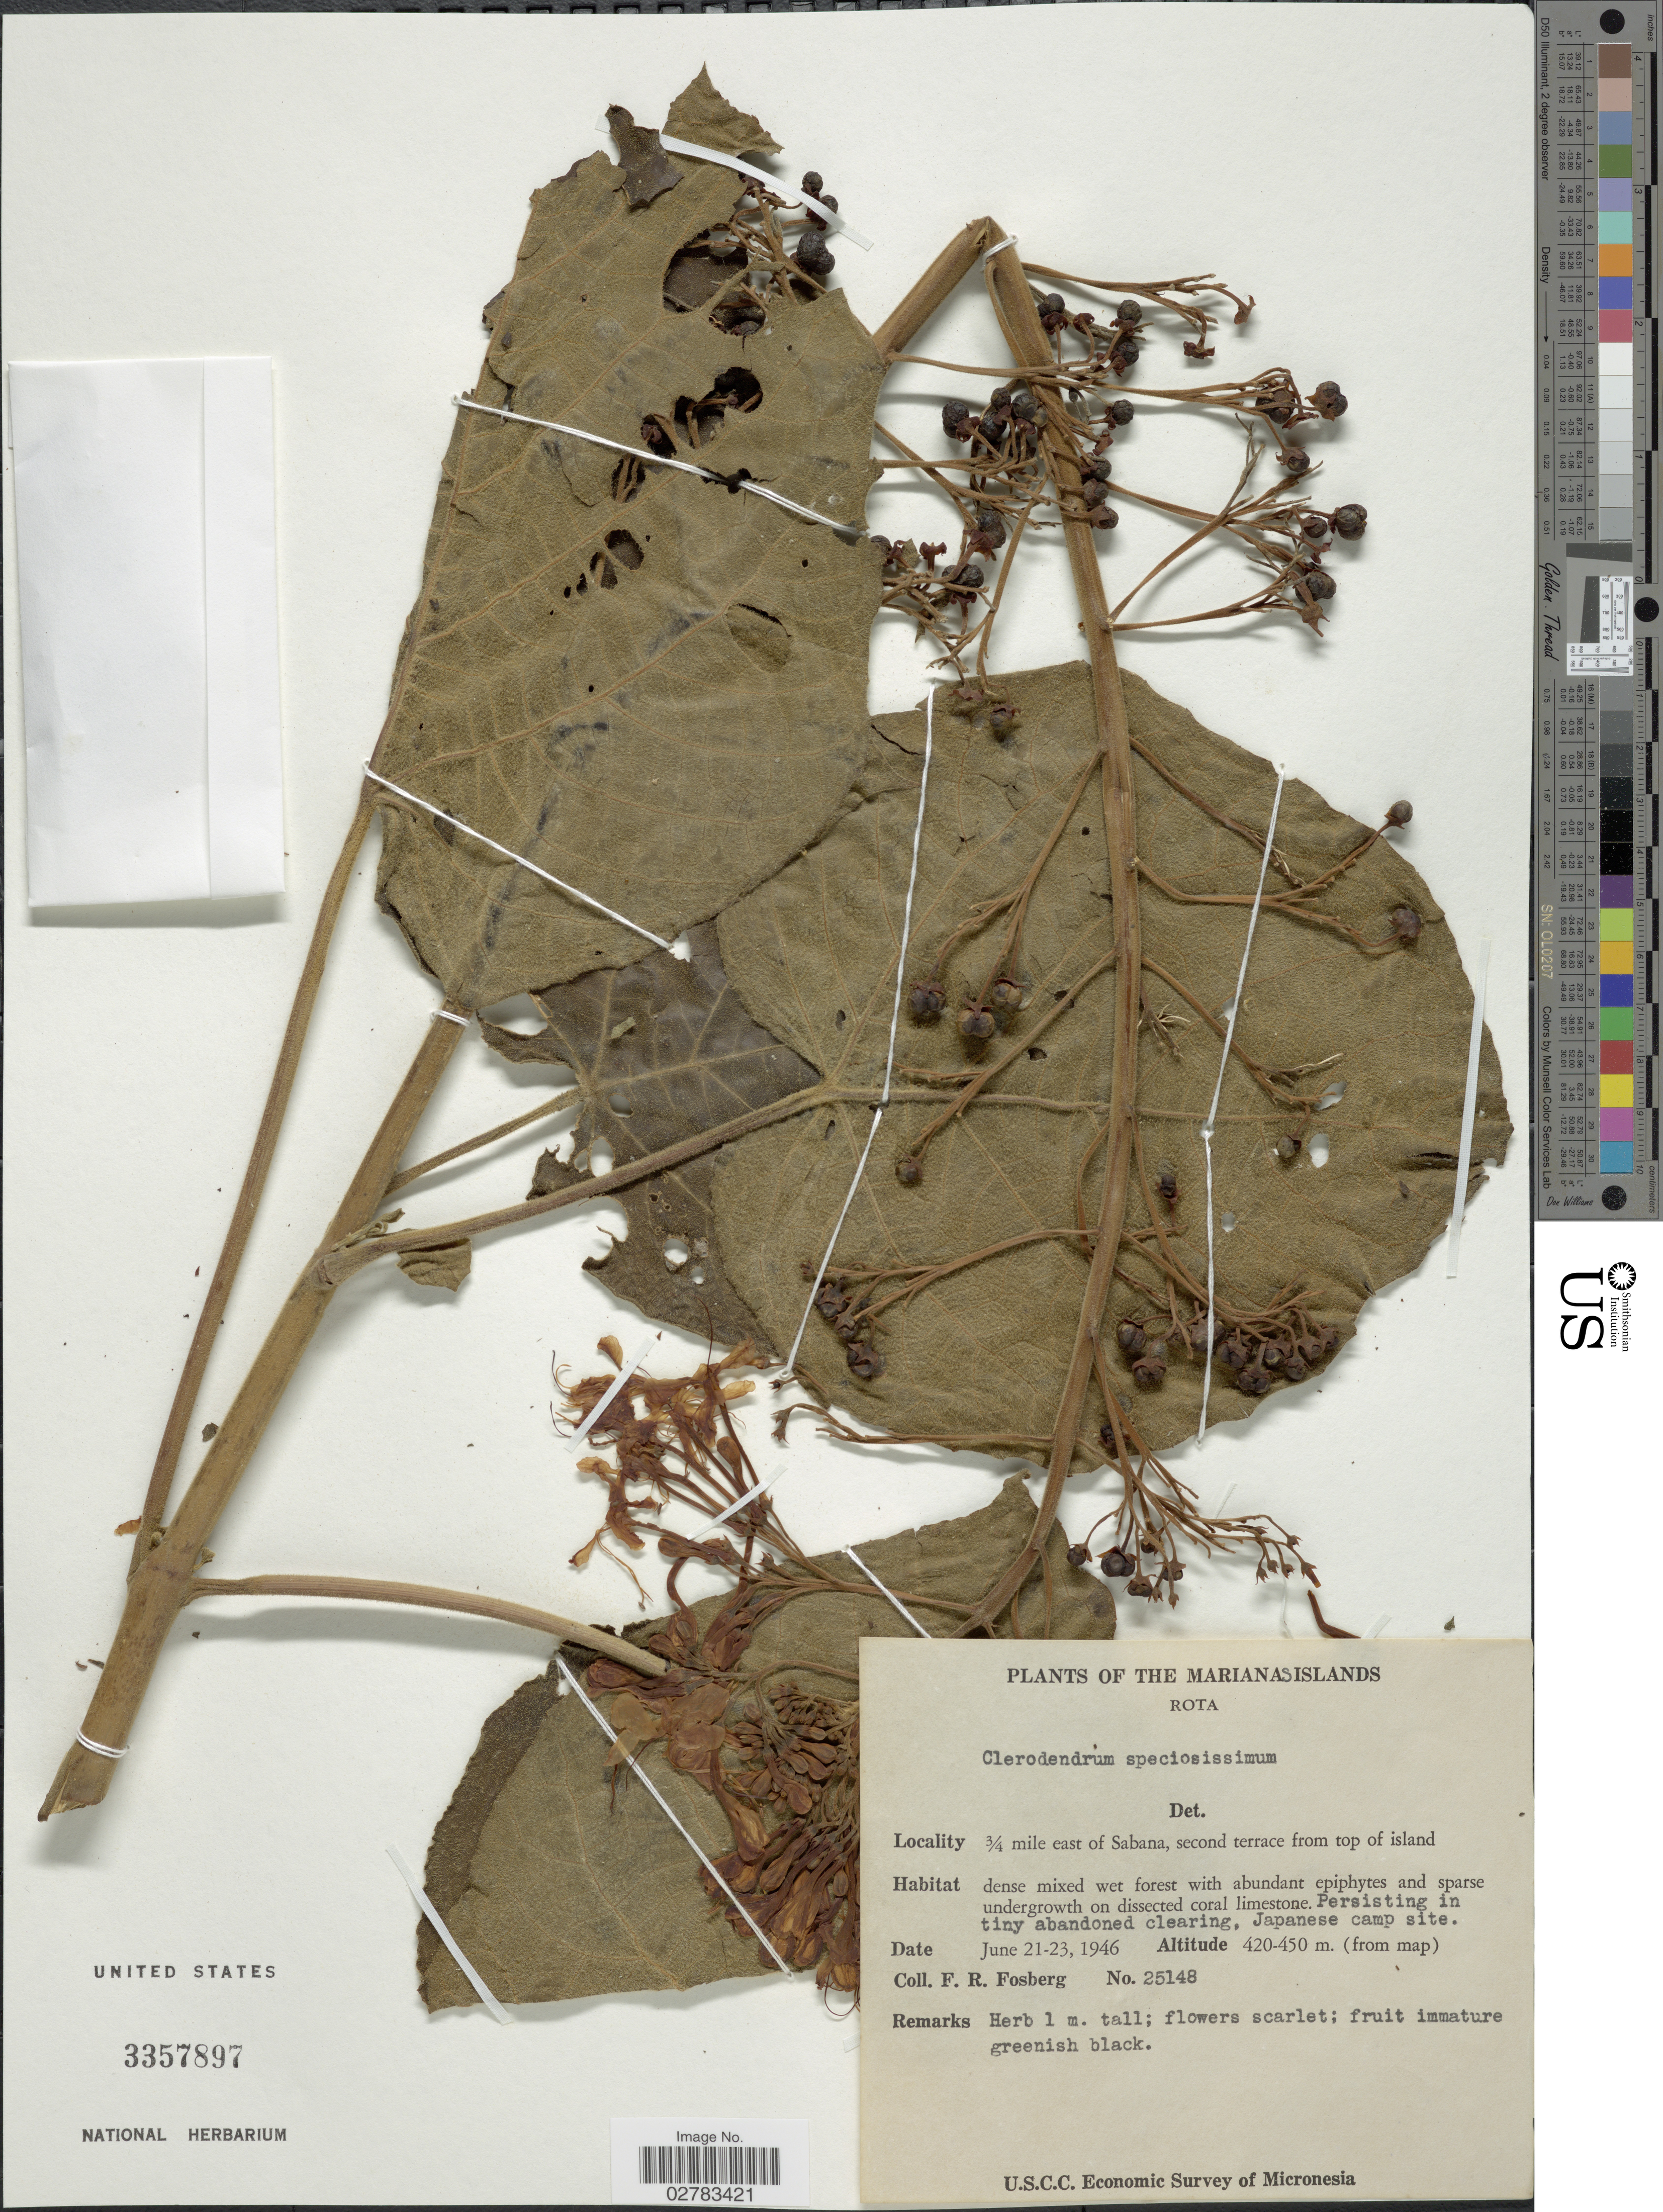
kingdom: Plantae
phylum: Tracheophyta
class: Magnoliopsida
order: Lamiales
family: Lamiaceae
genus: Clerodendrum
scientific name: Clerodendrum speciosissimum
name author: Drapiez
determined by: Wagner, W. L., (BOT), Smithsonian Institution - National Museum of Natural History (UNITED STATES)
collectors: F. R. Fosberg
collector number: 25148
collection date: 1946-06-21/1946-06-23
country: Northern Mariana Islands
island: Rota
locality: Rota, ¾ mile east of Sabana, second terrace from top of Island.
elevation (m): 420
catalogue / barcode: US 3357897